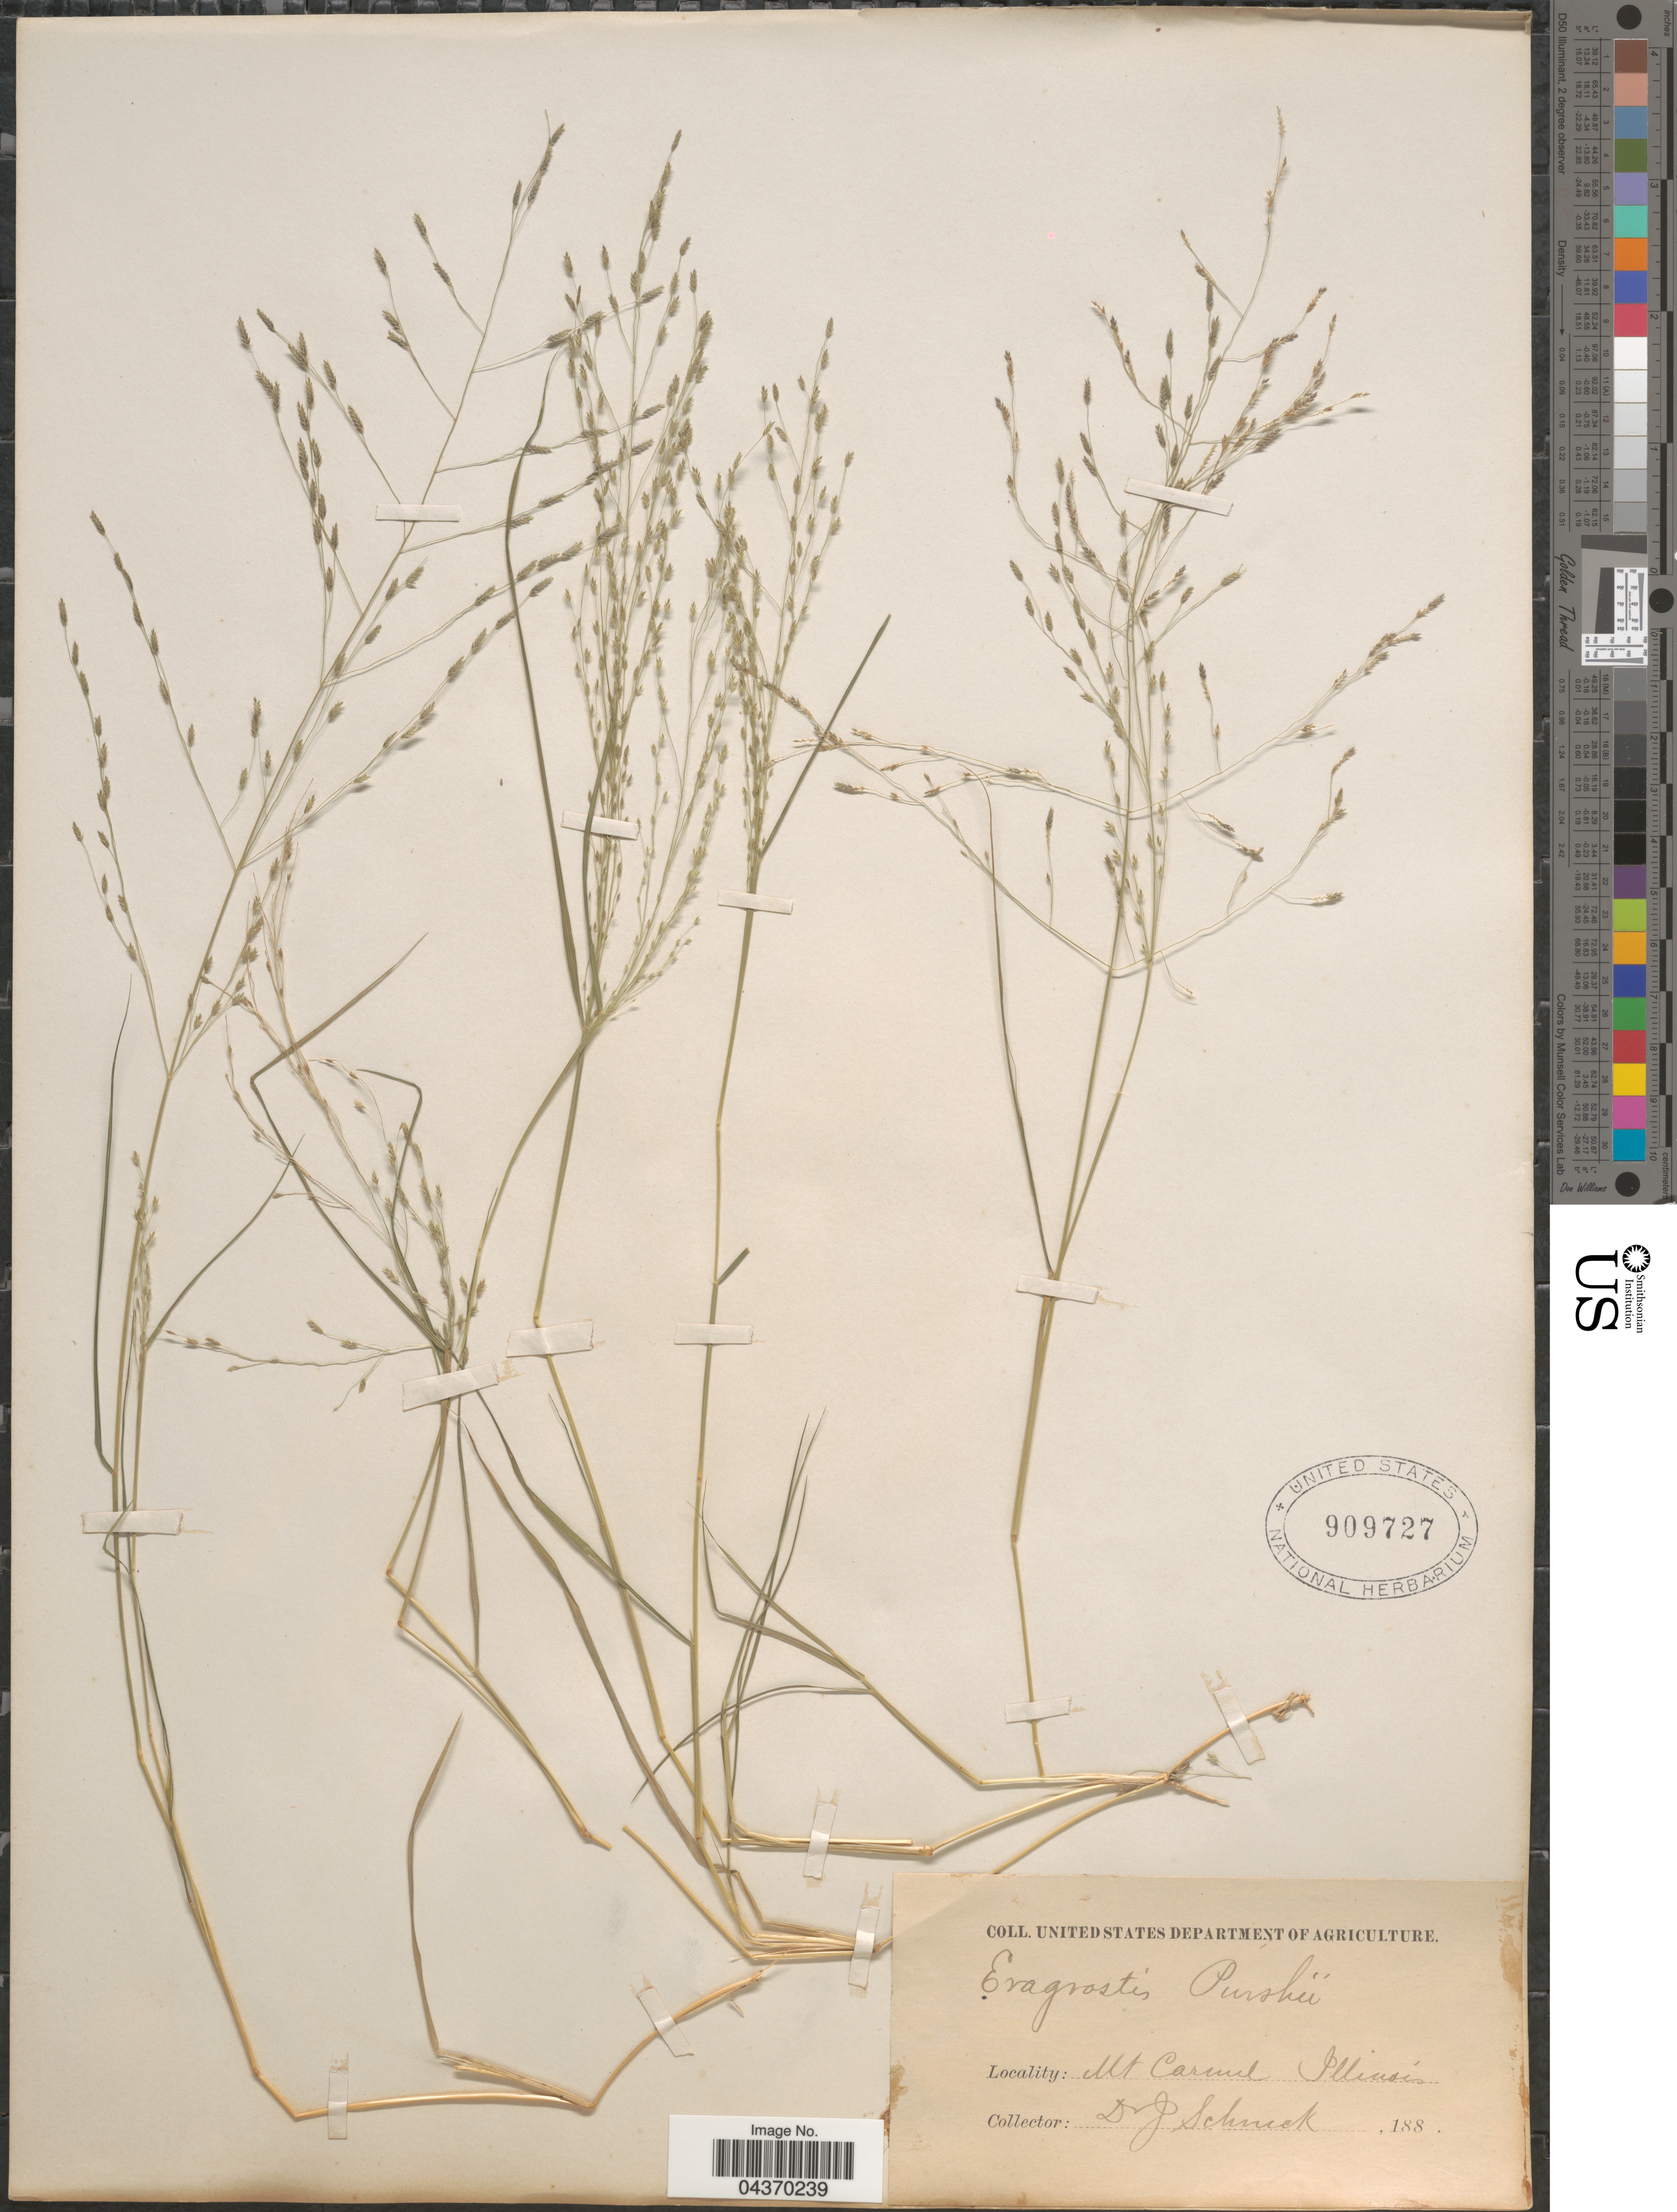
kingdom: Plantae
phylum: Tracheophyta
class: Liliopsida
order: Poales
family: Poaceae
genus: Eragrostis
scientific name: Eragrostis pectinacea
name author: (Michx.) Nees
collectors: J. Schneck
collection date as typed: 188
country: United States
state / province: Illinois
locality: Mt Carmel.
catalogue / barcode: US 909727